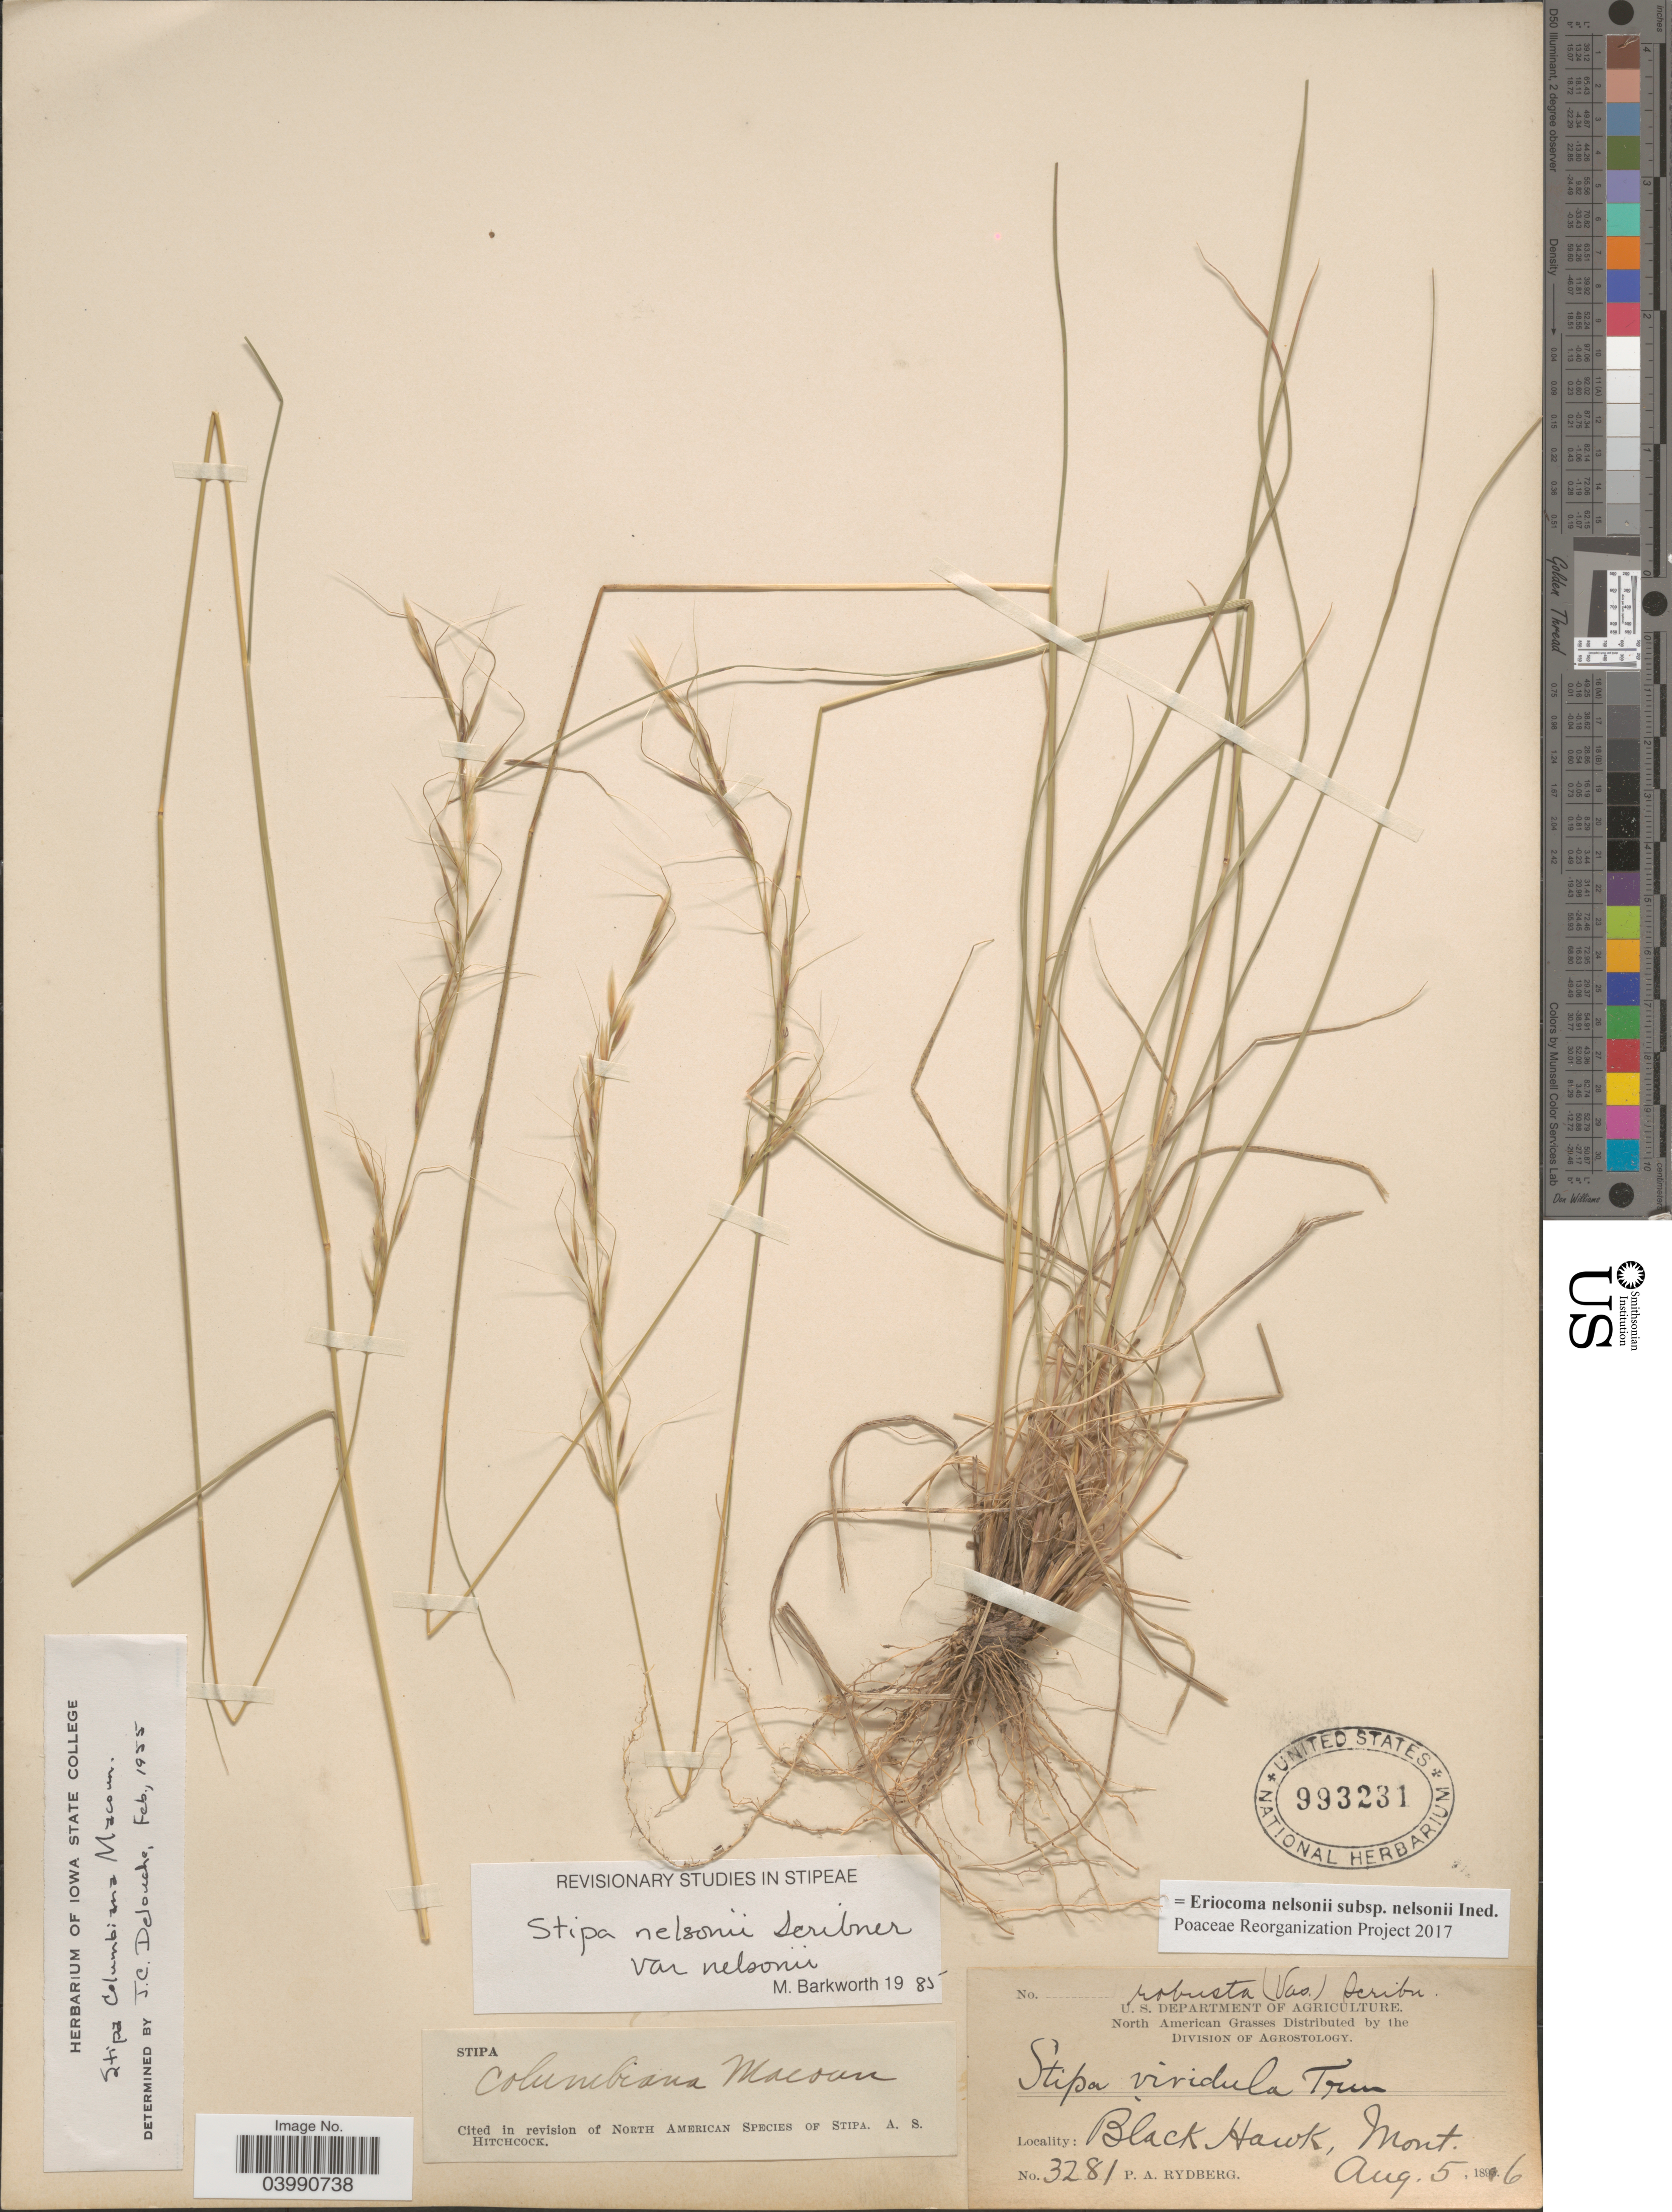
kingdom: Plantae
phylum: Tracheophyta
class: Liliopsida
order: Poales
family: Poaceae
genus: Eriocoma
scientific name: Eriocoma nelsonii subsp. nelsonii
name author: (Scribn.) Romasch.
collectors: P. A. Rydberg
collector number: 3281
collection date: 1896-08-05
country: United States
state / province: Montana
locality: Black Hawk.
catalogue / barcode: US 993231